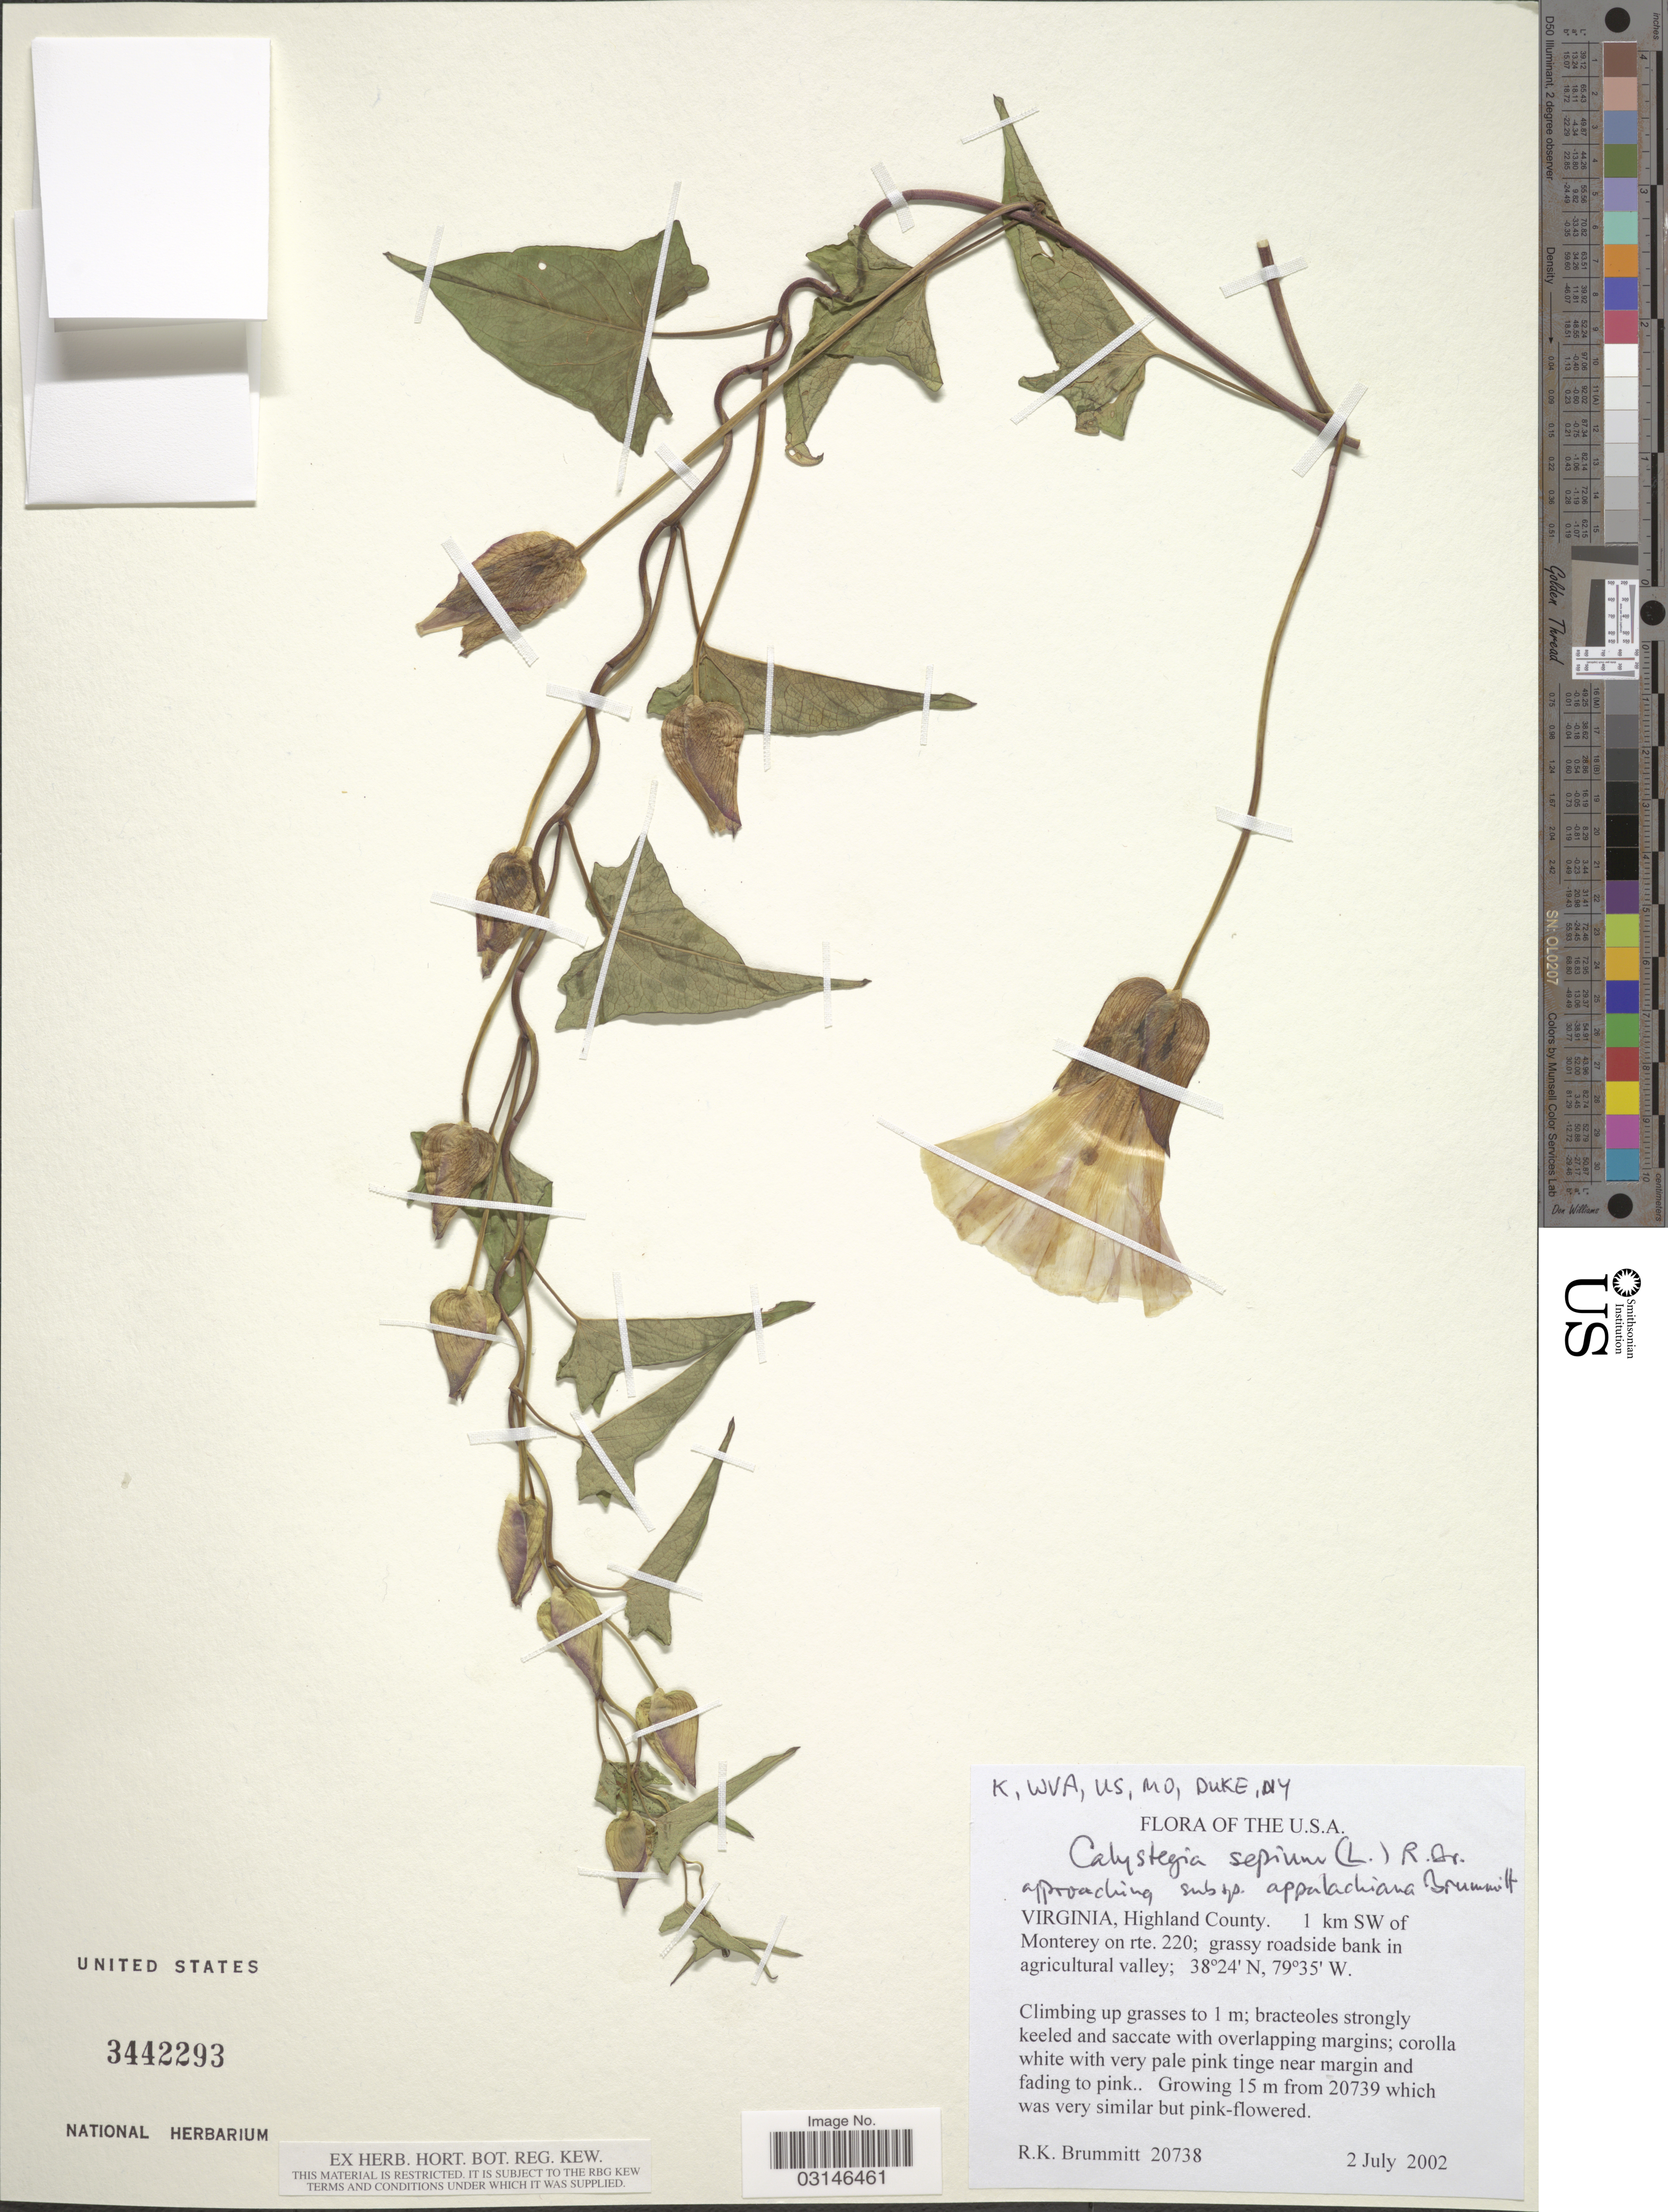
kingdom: Plantae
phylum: Tracheophyta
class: Magnoliopsida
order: Solanales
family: Convolvulaceae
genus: Calystegia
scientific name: Calystegia sepium subsp. appalachiana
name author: Brummitt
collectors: R. Brummitt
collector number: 20738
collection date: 2002-07-02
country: United States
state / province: Virginia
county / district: Highland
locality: Highland County, 1 km SW of Monterey on rte. 220; grassy roadside bank in agricultural valley.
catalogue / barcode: US 3442293